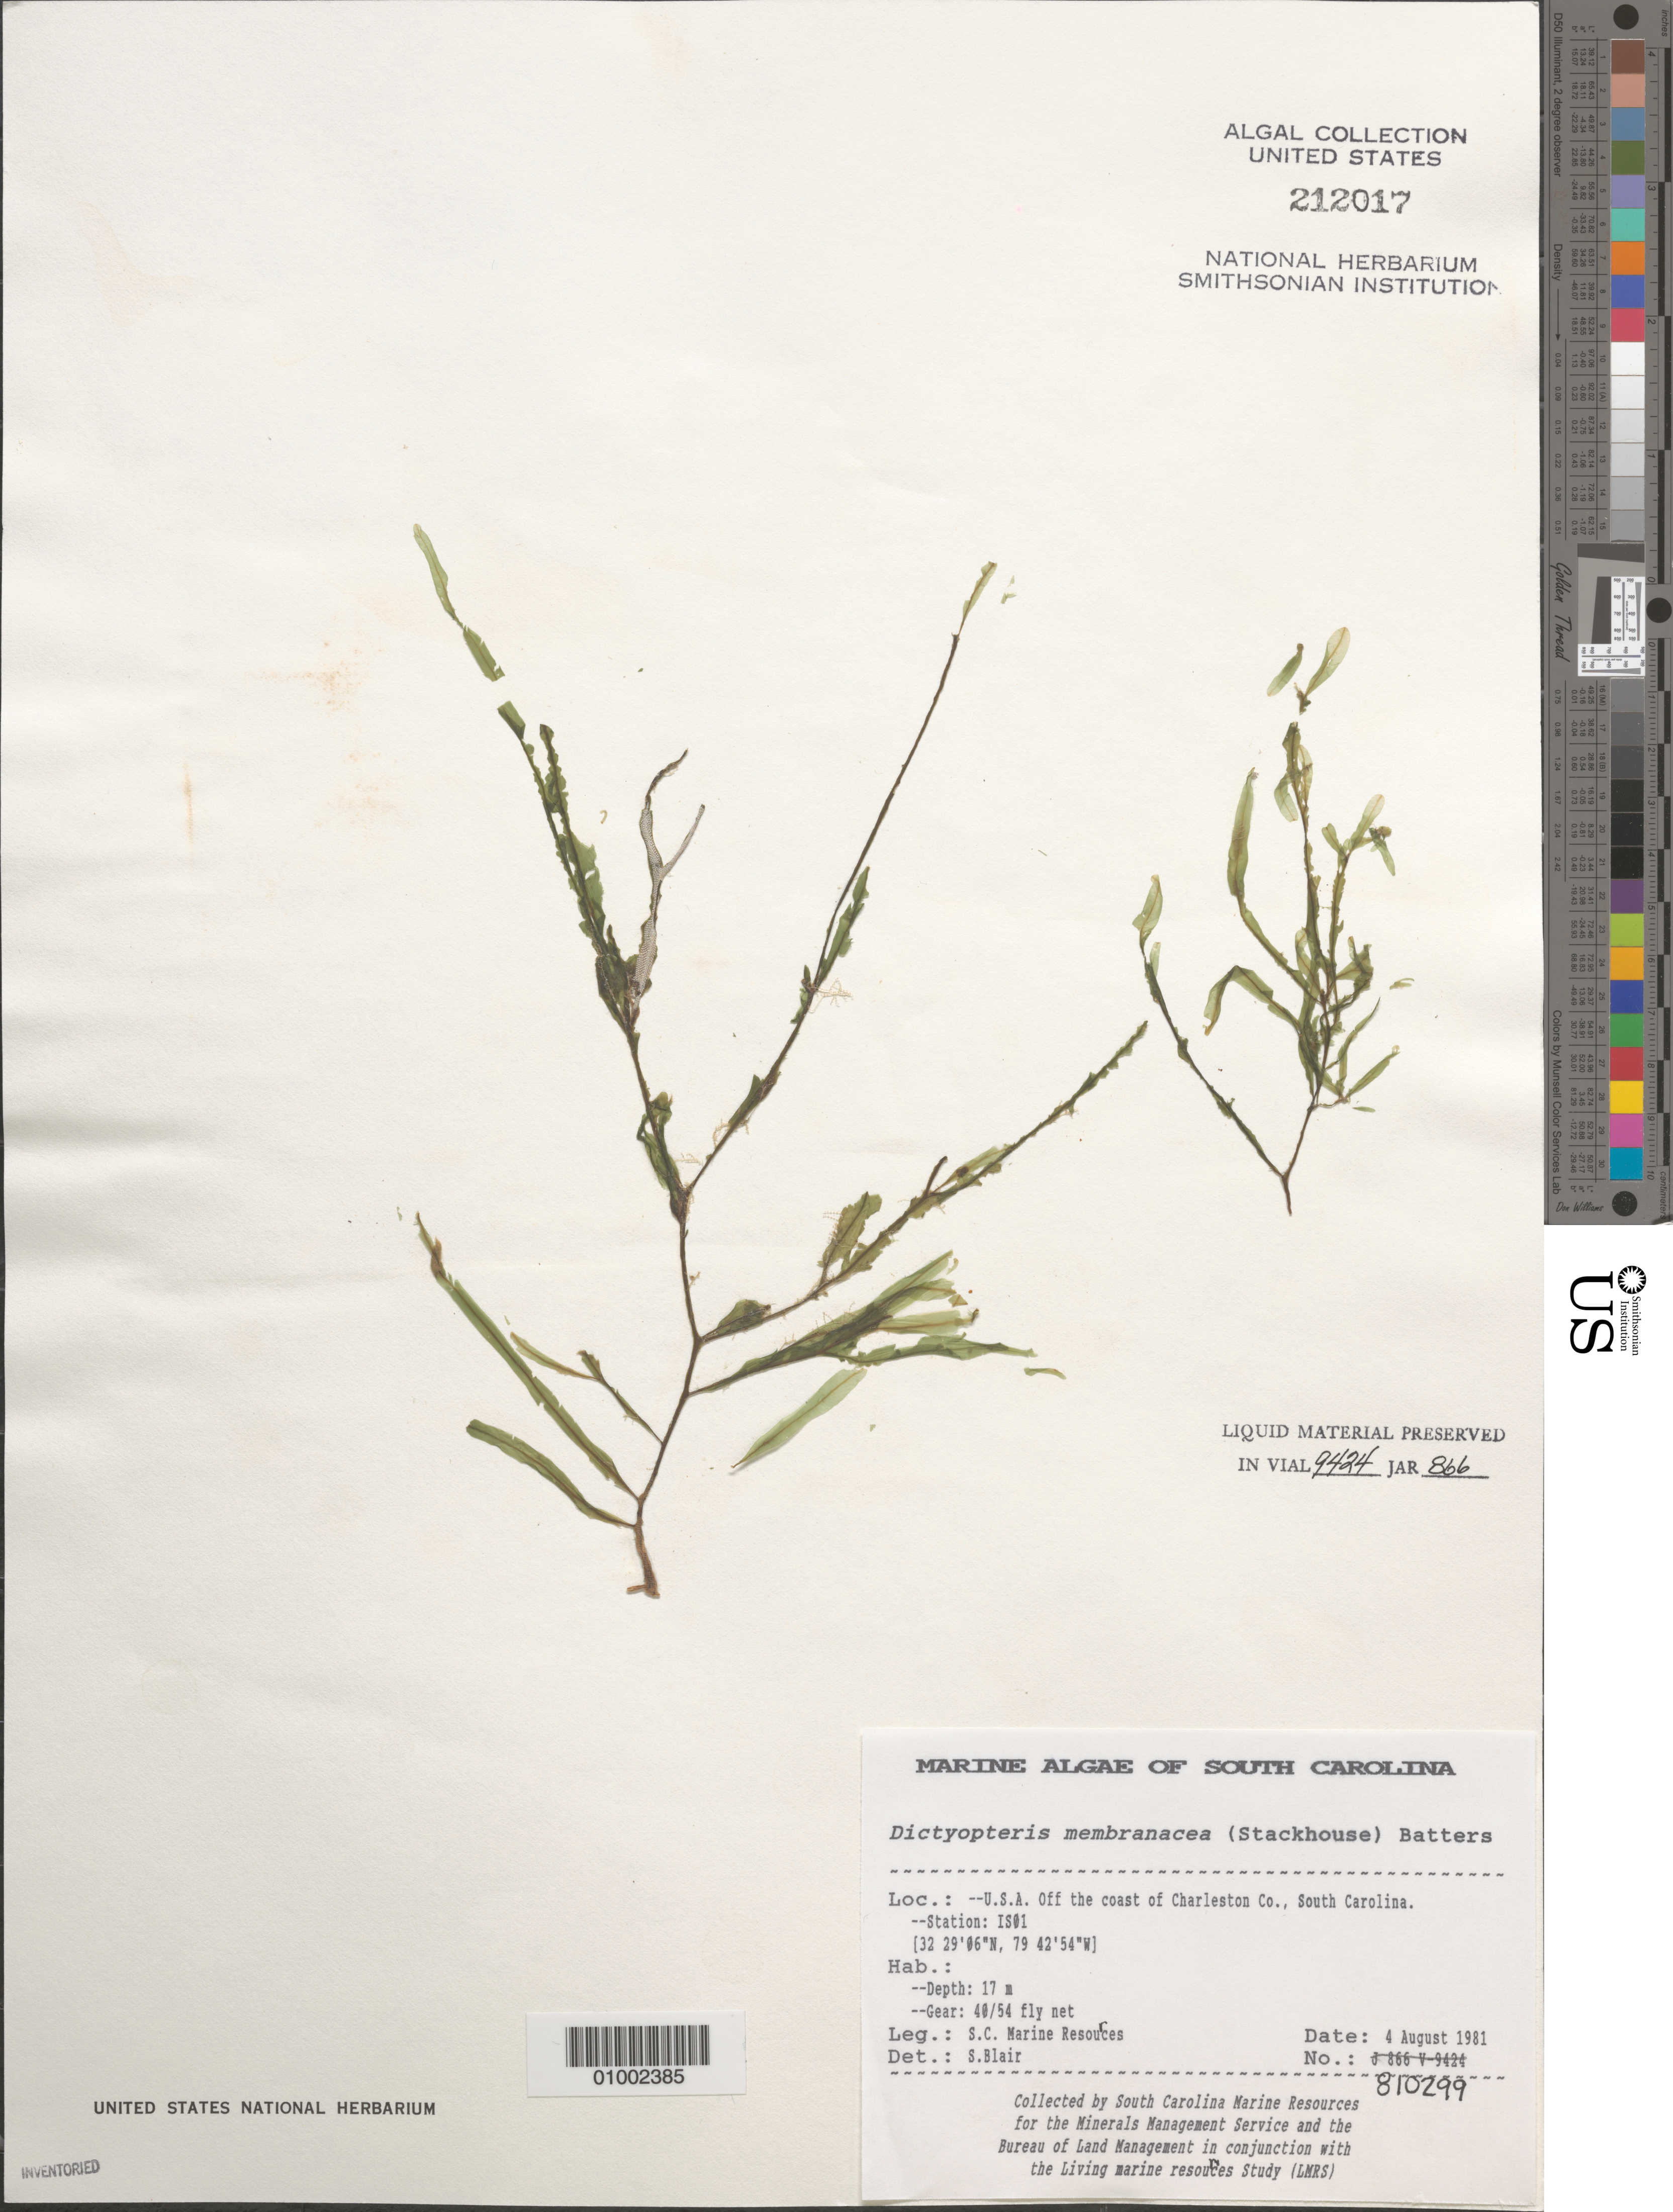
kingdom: Chromista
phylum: Ochrophyta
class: Phaeophyceae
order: Dictyotales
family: Dictyotaceae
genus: Dictyopteris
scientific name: Dictyopteris polypodioides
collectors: South Carolina Marine Resources for BLM/MMS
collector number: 810299 (Station IS01)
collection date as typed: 04 Aug 1981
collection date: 1981-08-04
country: United States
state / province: South Carolina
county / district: Charleston County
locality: Off coast of Charleston County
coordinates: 32 29'06"N, 79 42'54"W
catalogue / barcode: US 212017